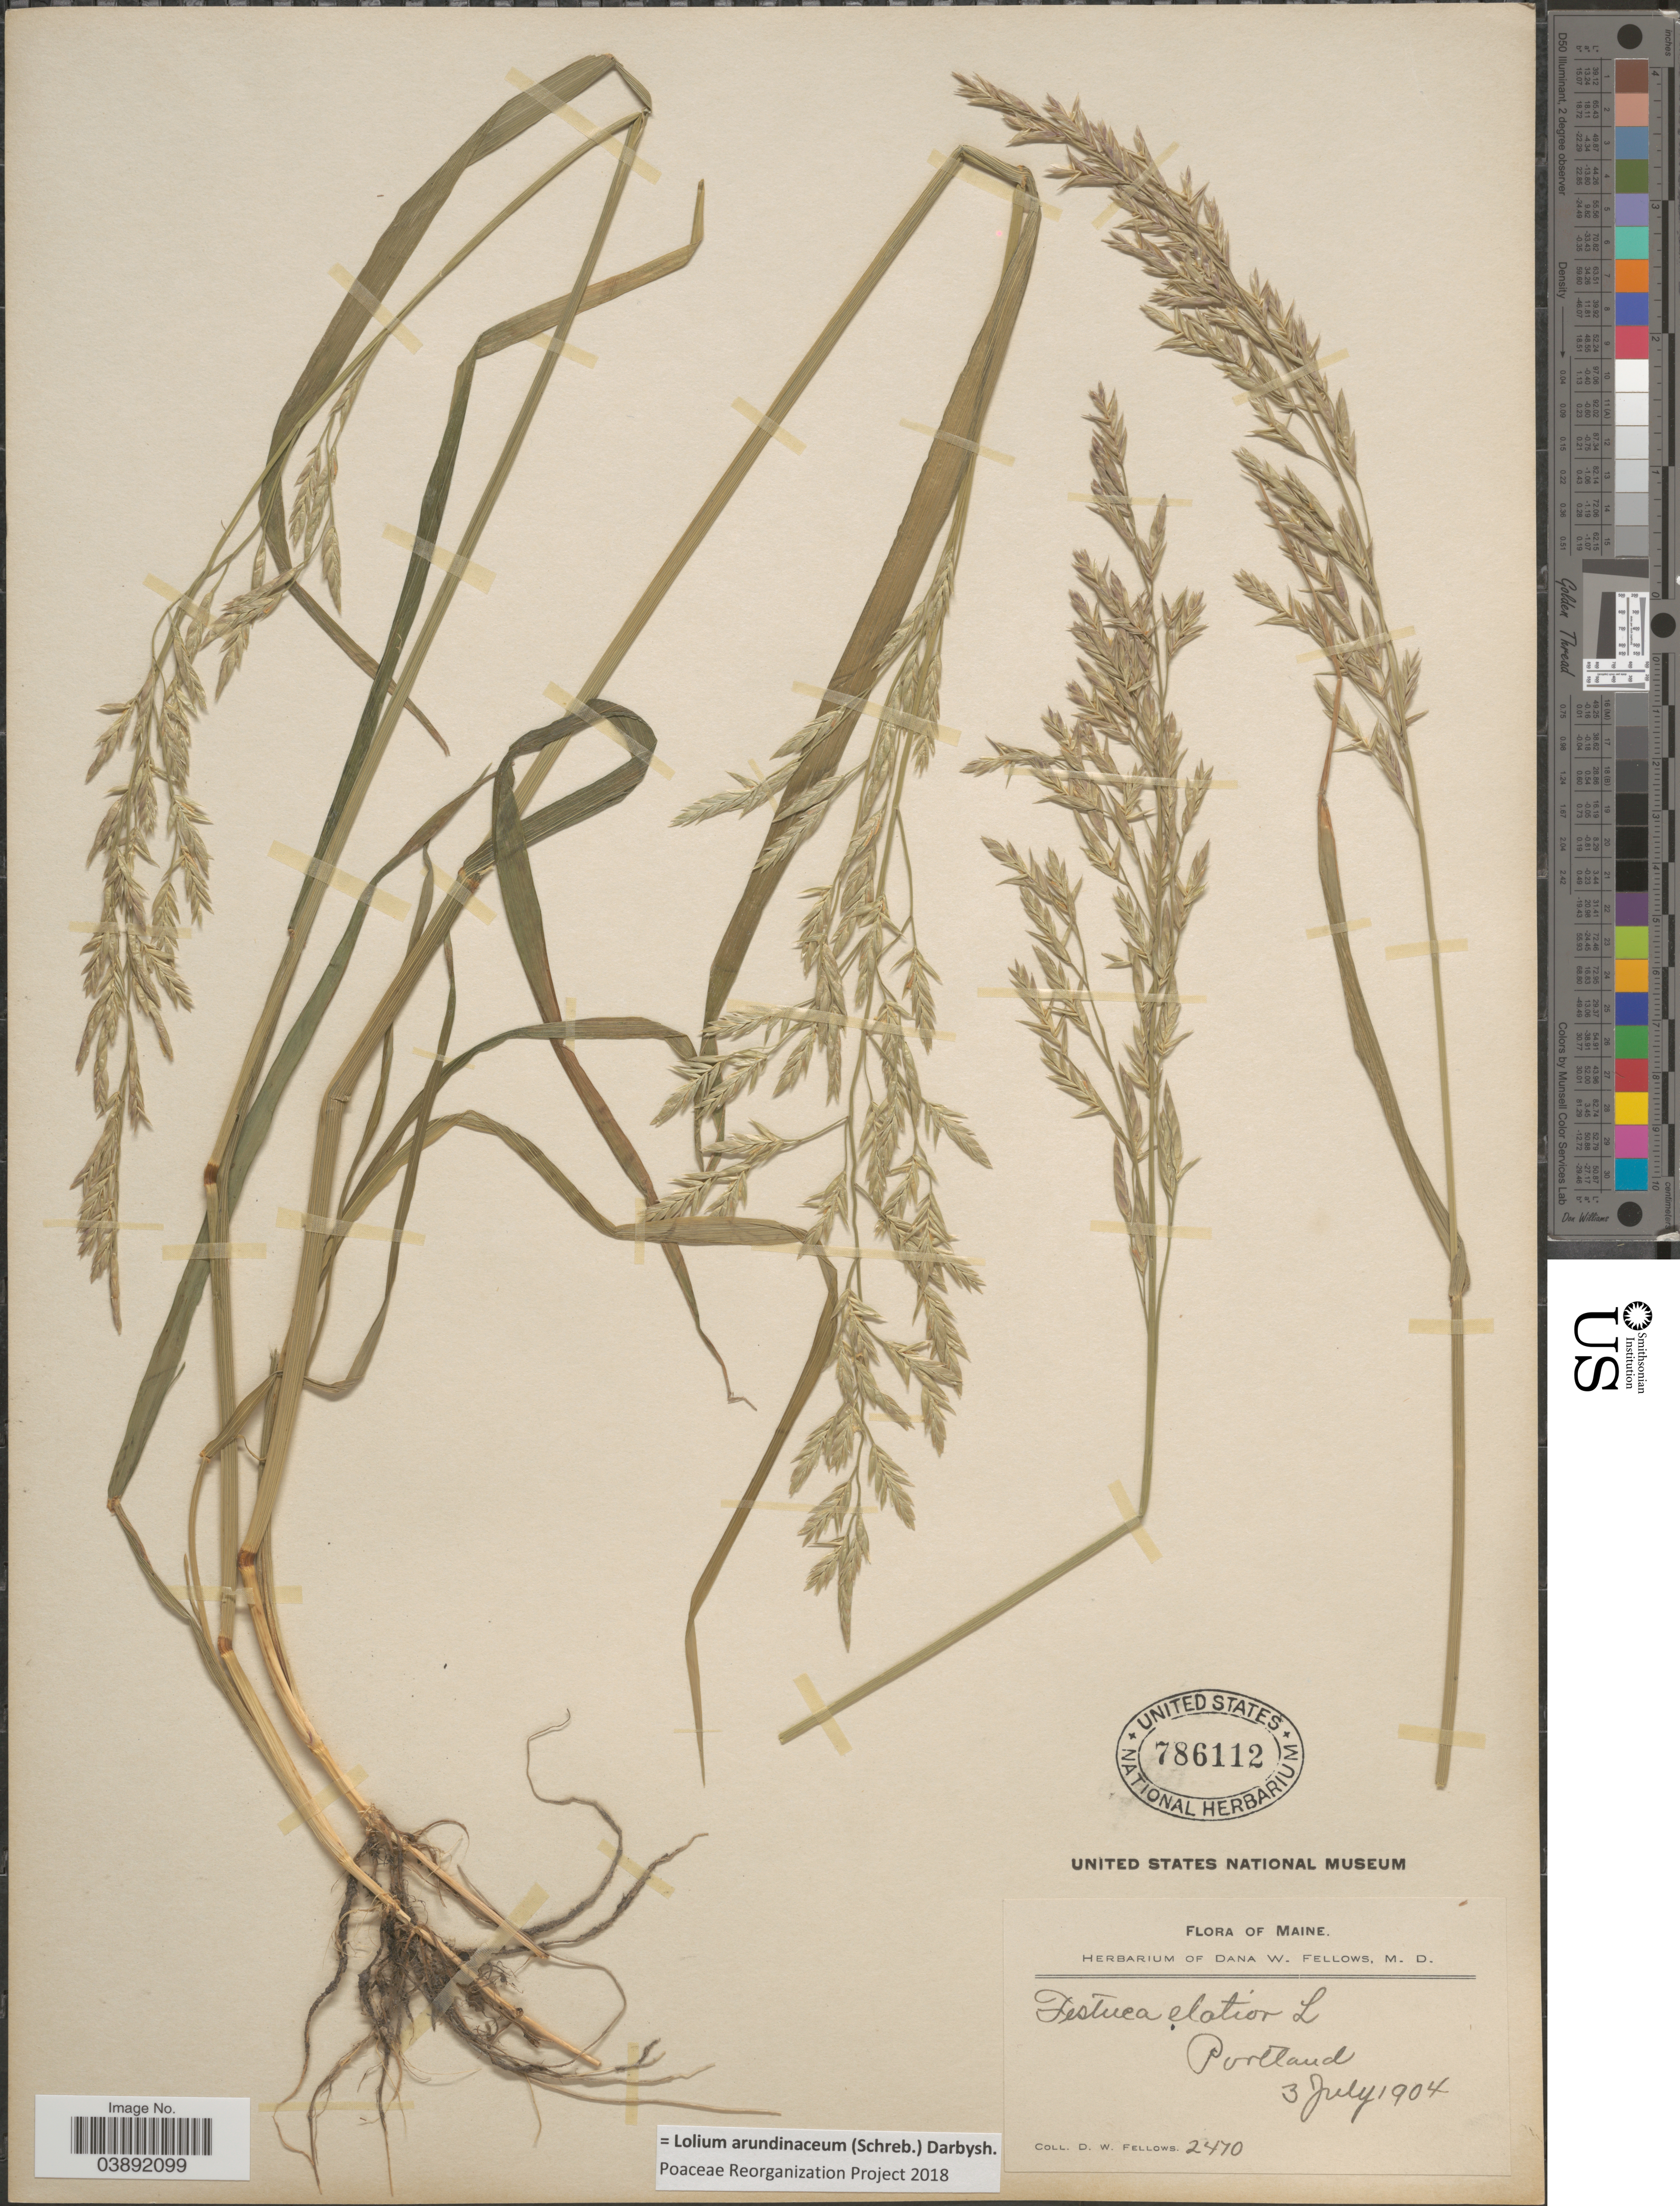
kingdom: Plantae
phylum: Tracheophyta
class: Liliopsida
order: Poales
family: Poaceae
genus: Lolium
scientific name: Lolium arundinaceum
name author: (Schreb.) Darbysh.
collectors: D. W. Fellows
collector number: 2470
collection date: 1904-07-03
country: United States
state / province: Maine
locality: Portland.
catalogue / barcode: US 786112